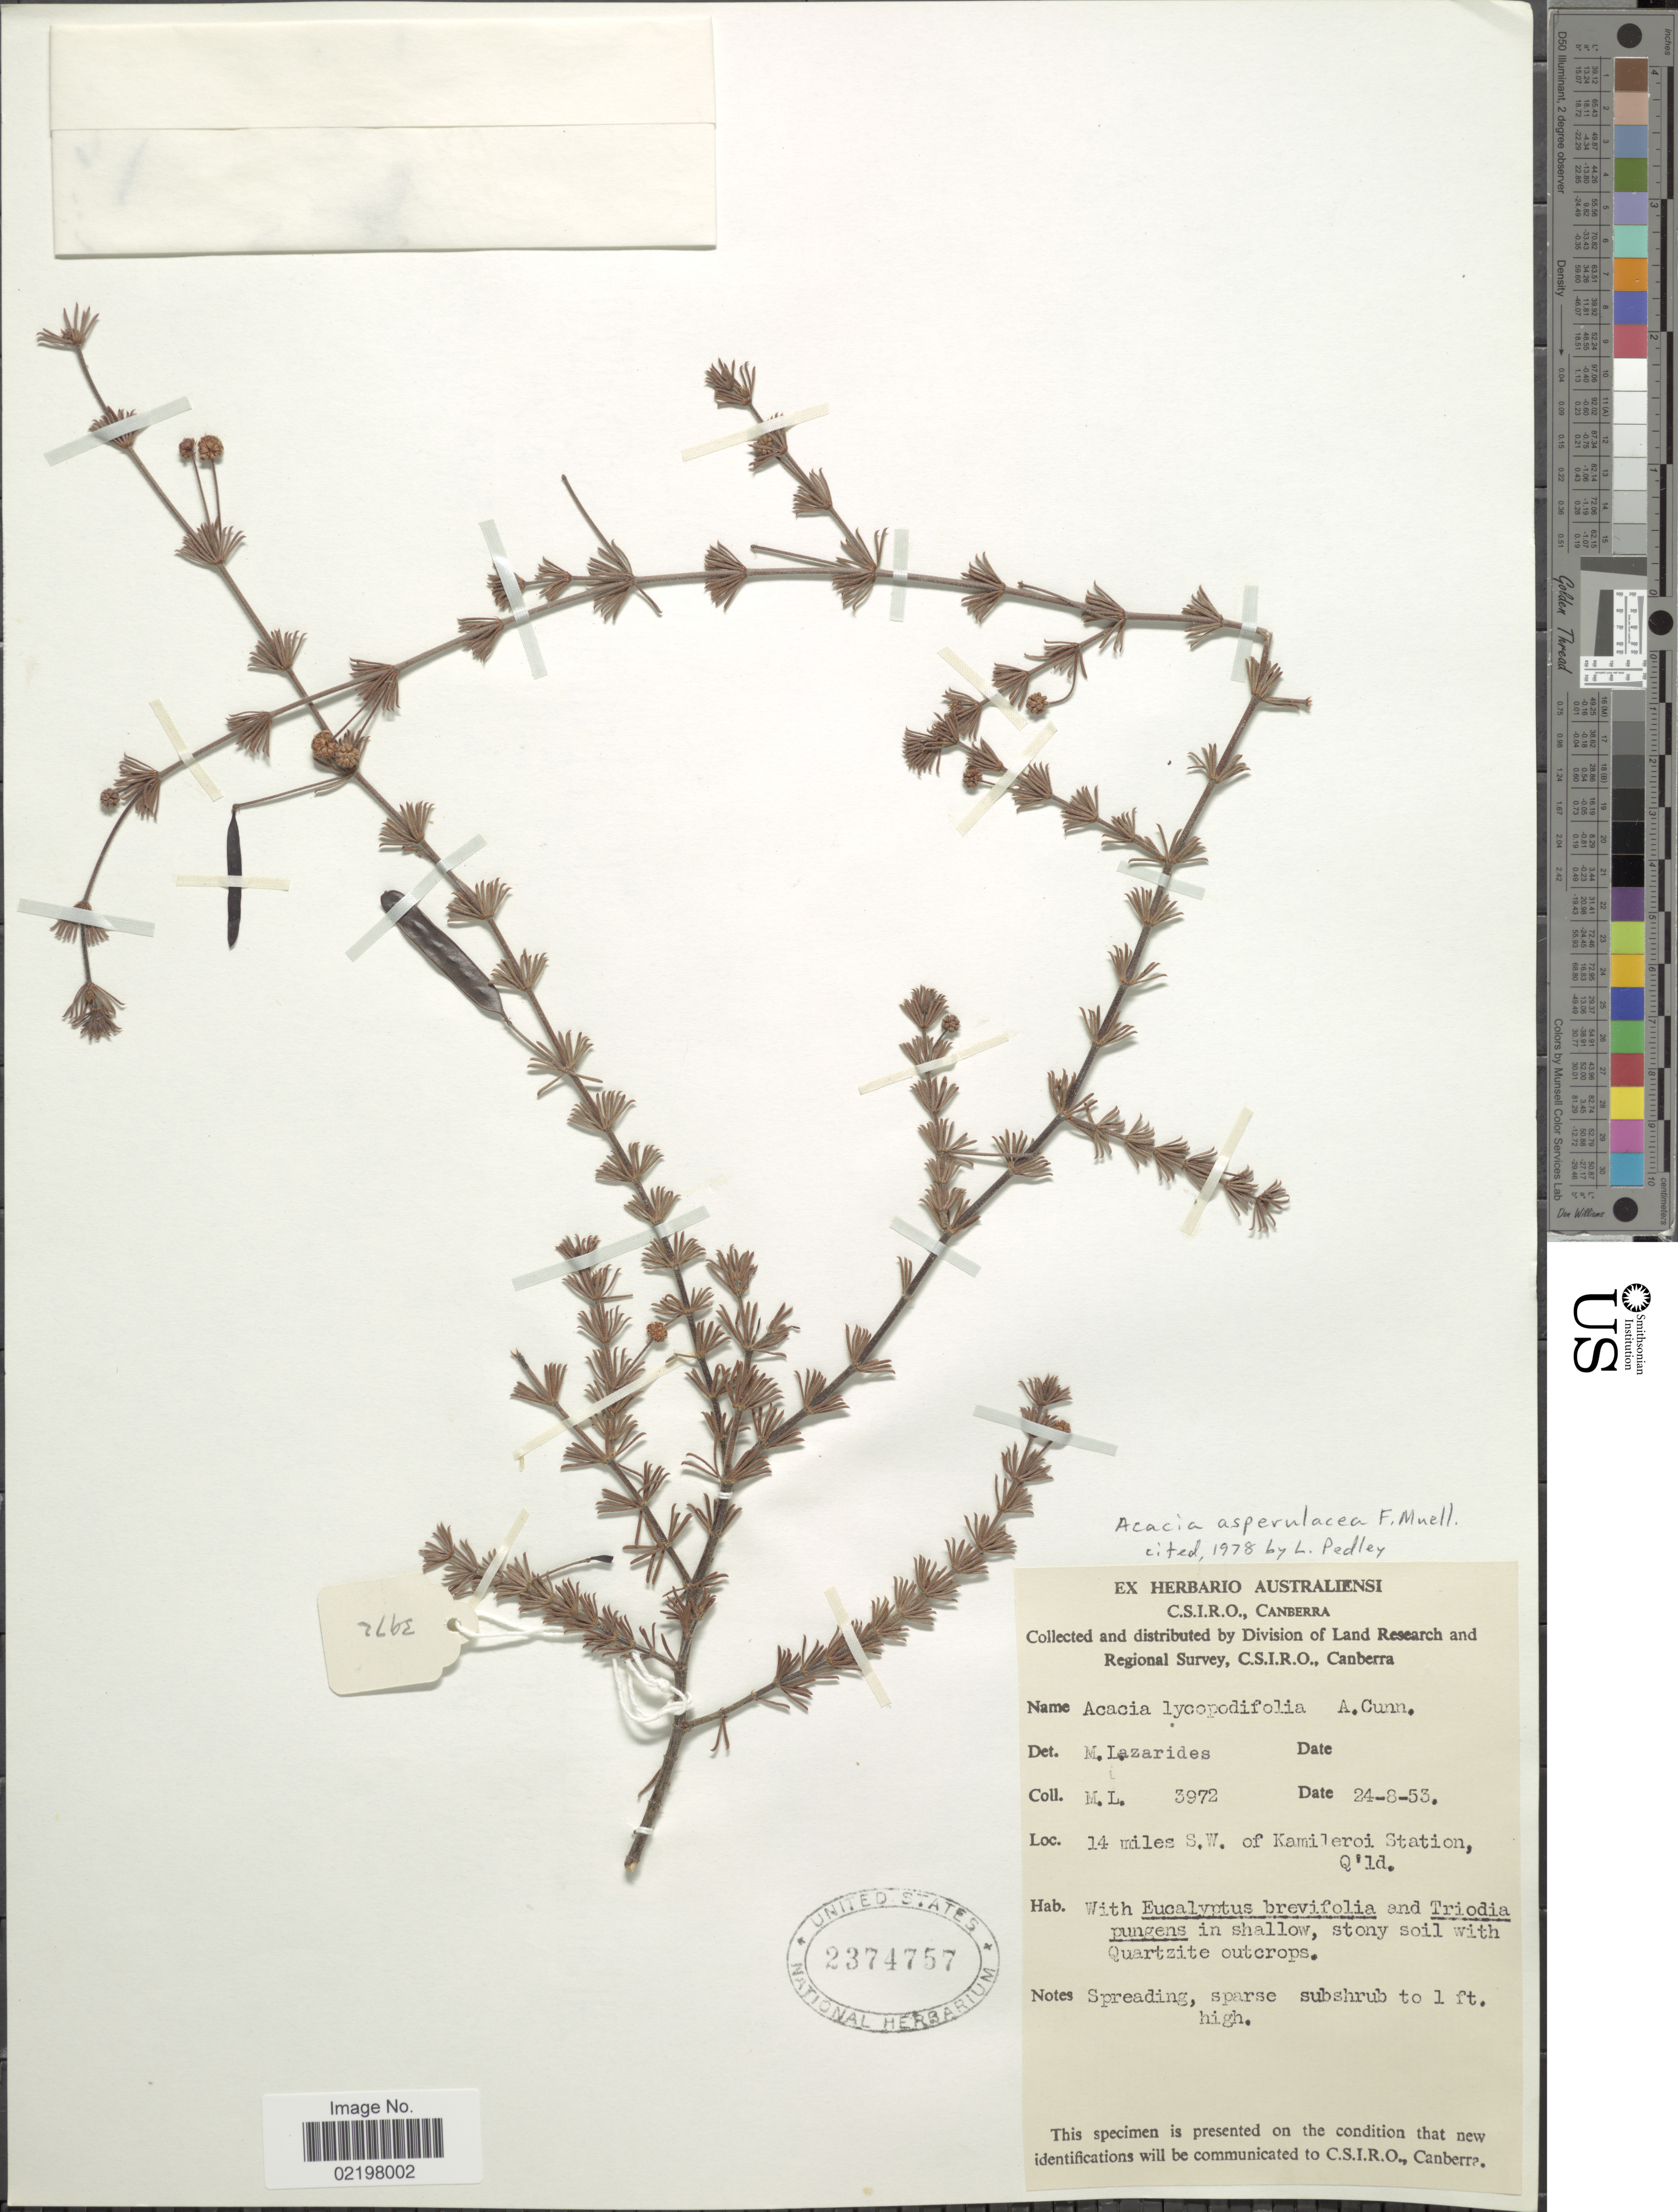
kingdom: Plantae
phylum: Tracheophyta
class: Magnoliopsida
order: Fabales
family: Fabaceae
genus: Acacia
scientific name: Acacia asperulacea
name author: F. Muell.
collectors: M. L.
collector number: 3972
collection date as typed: Transcribed d/m/y: 24/8/53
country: Australia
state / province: Queensland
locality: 14 miles S.W. of Kamileroi Station, Q' ld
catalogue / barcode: US 2374757